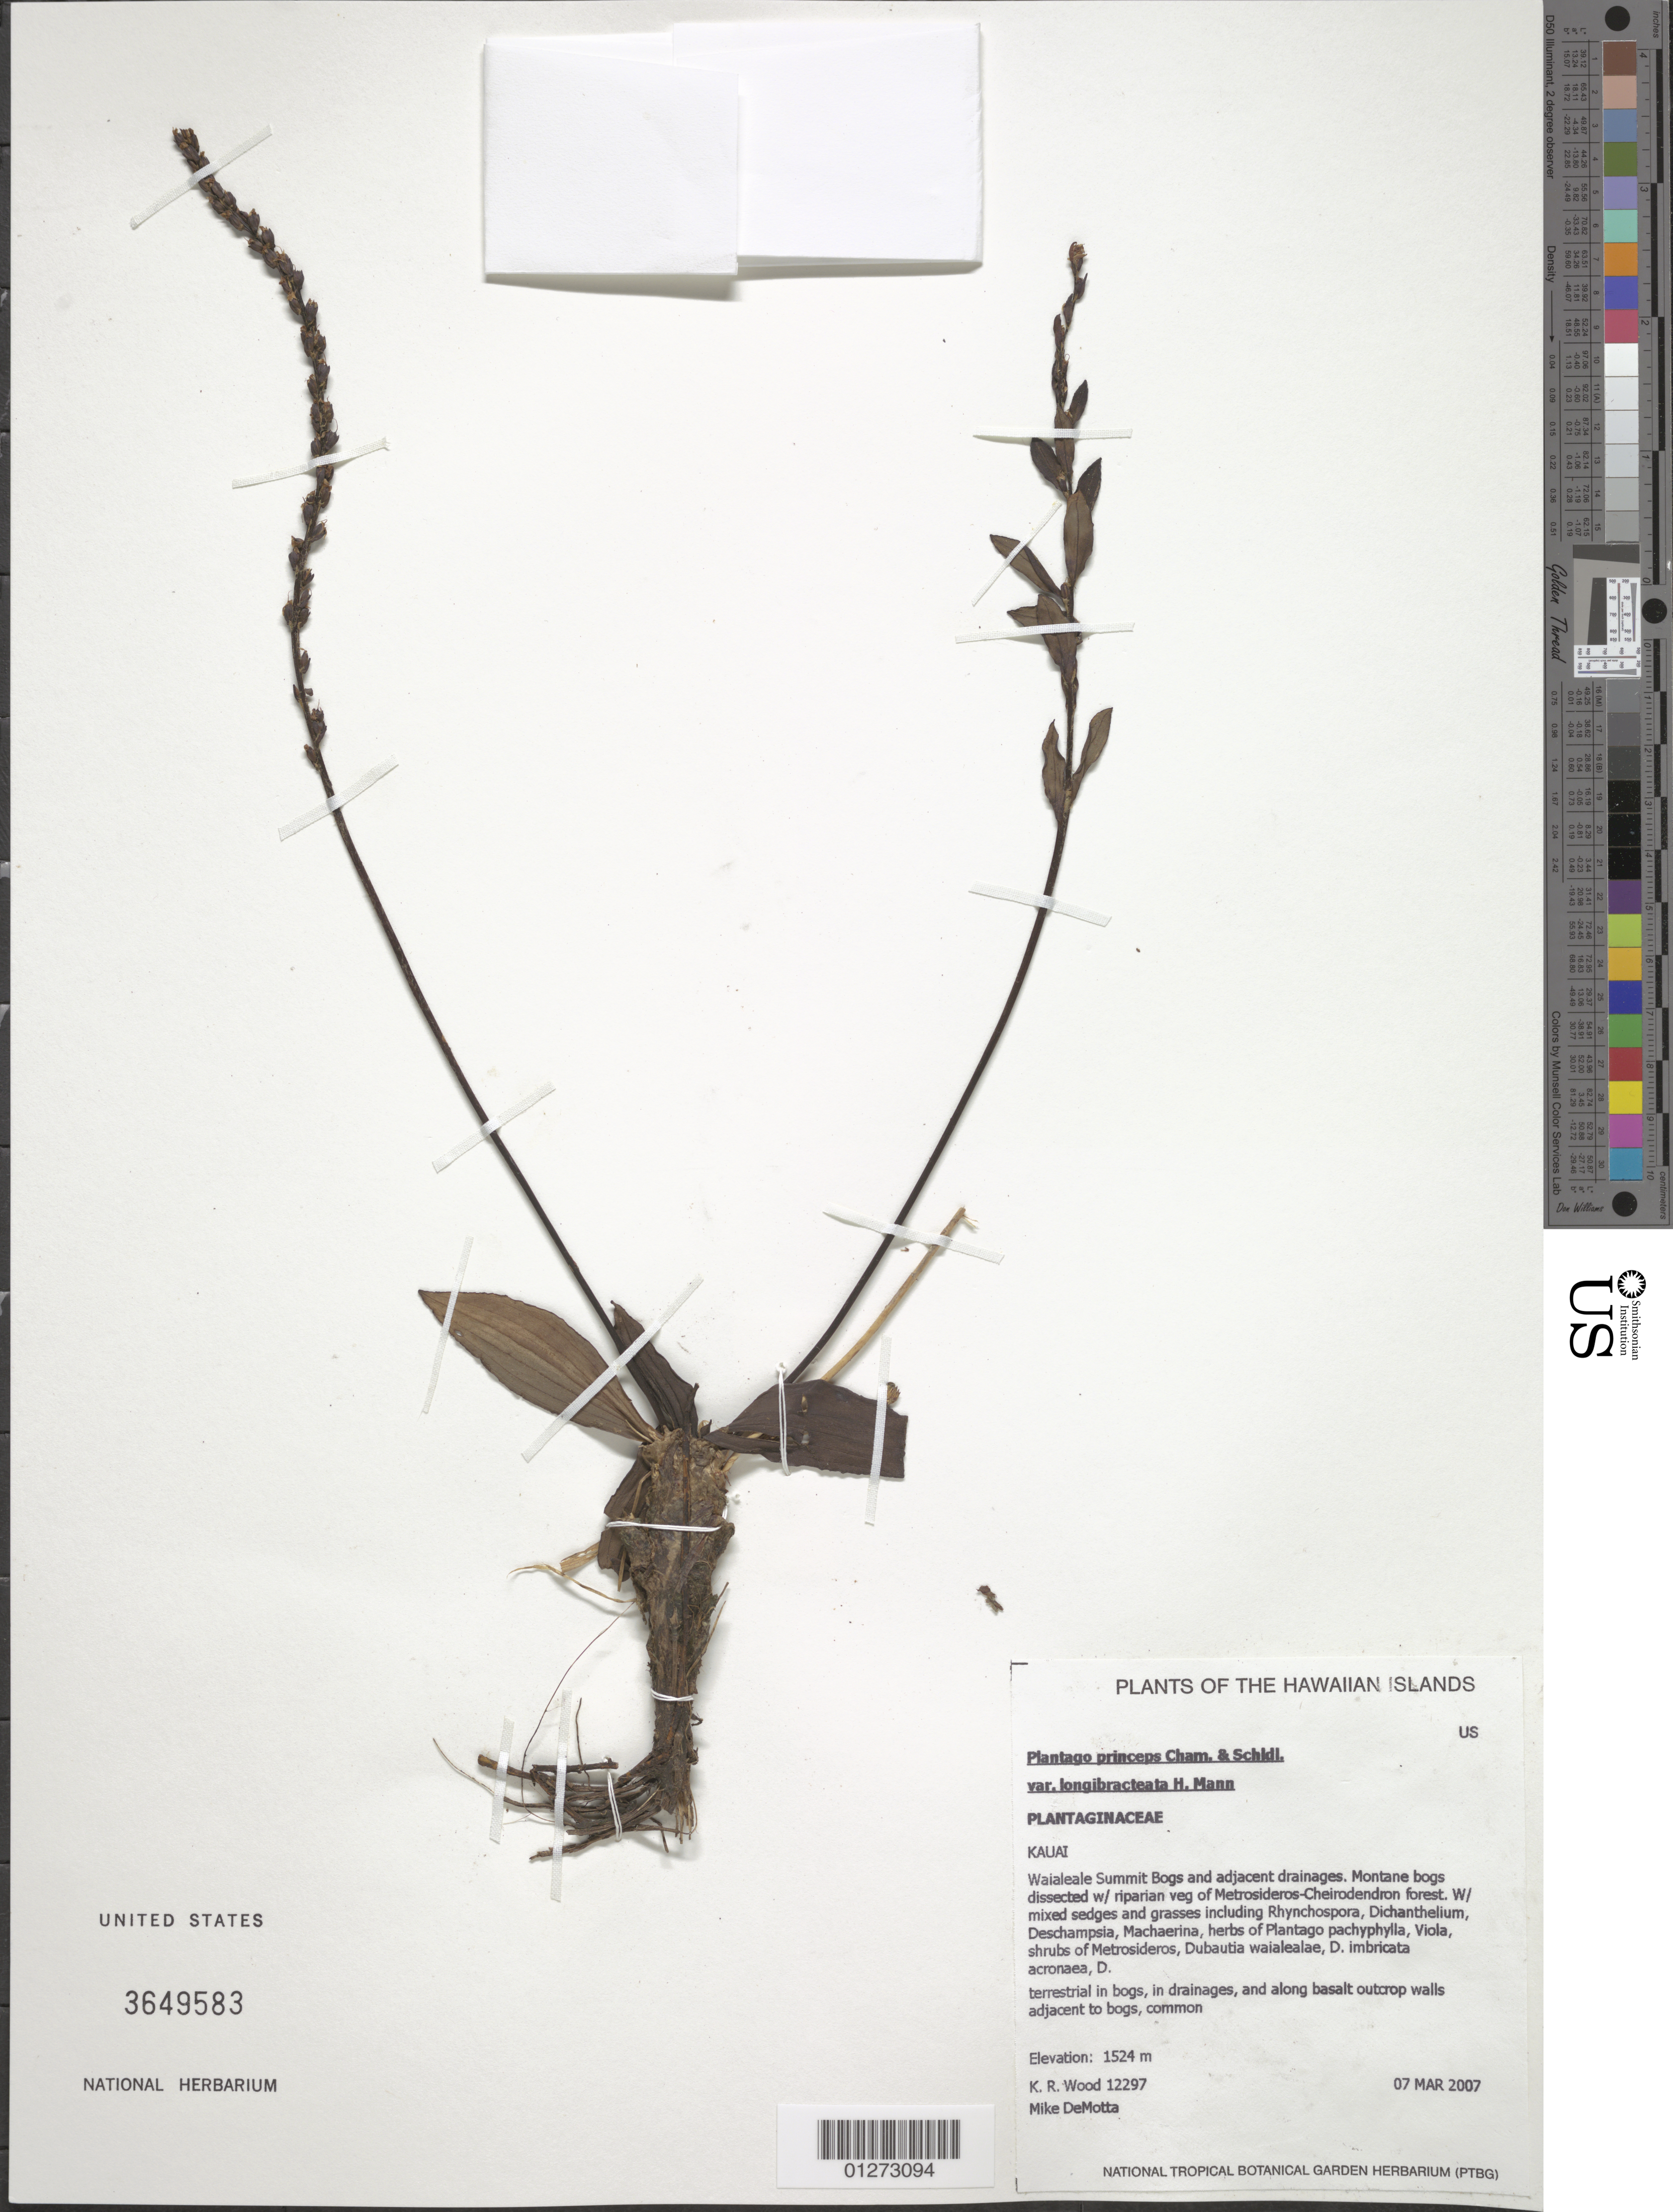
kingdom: Plantae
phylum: Tracheophyta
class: Magnoliopsida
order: Lamiales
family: Plantaginaceae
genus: Plantago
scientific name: Plantago princeps var. longibracteata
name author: H. Mann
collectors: K. R. Wood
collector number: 12297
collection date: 2007-03-07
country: United States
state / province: Hawaii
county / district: Kaui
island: Kaua'i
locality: Waialeale Summit Bogs and adjacent drainages.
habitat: Montane bogs dissected with riparian veg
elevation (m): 1524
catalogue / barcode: US 3649583